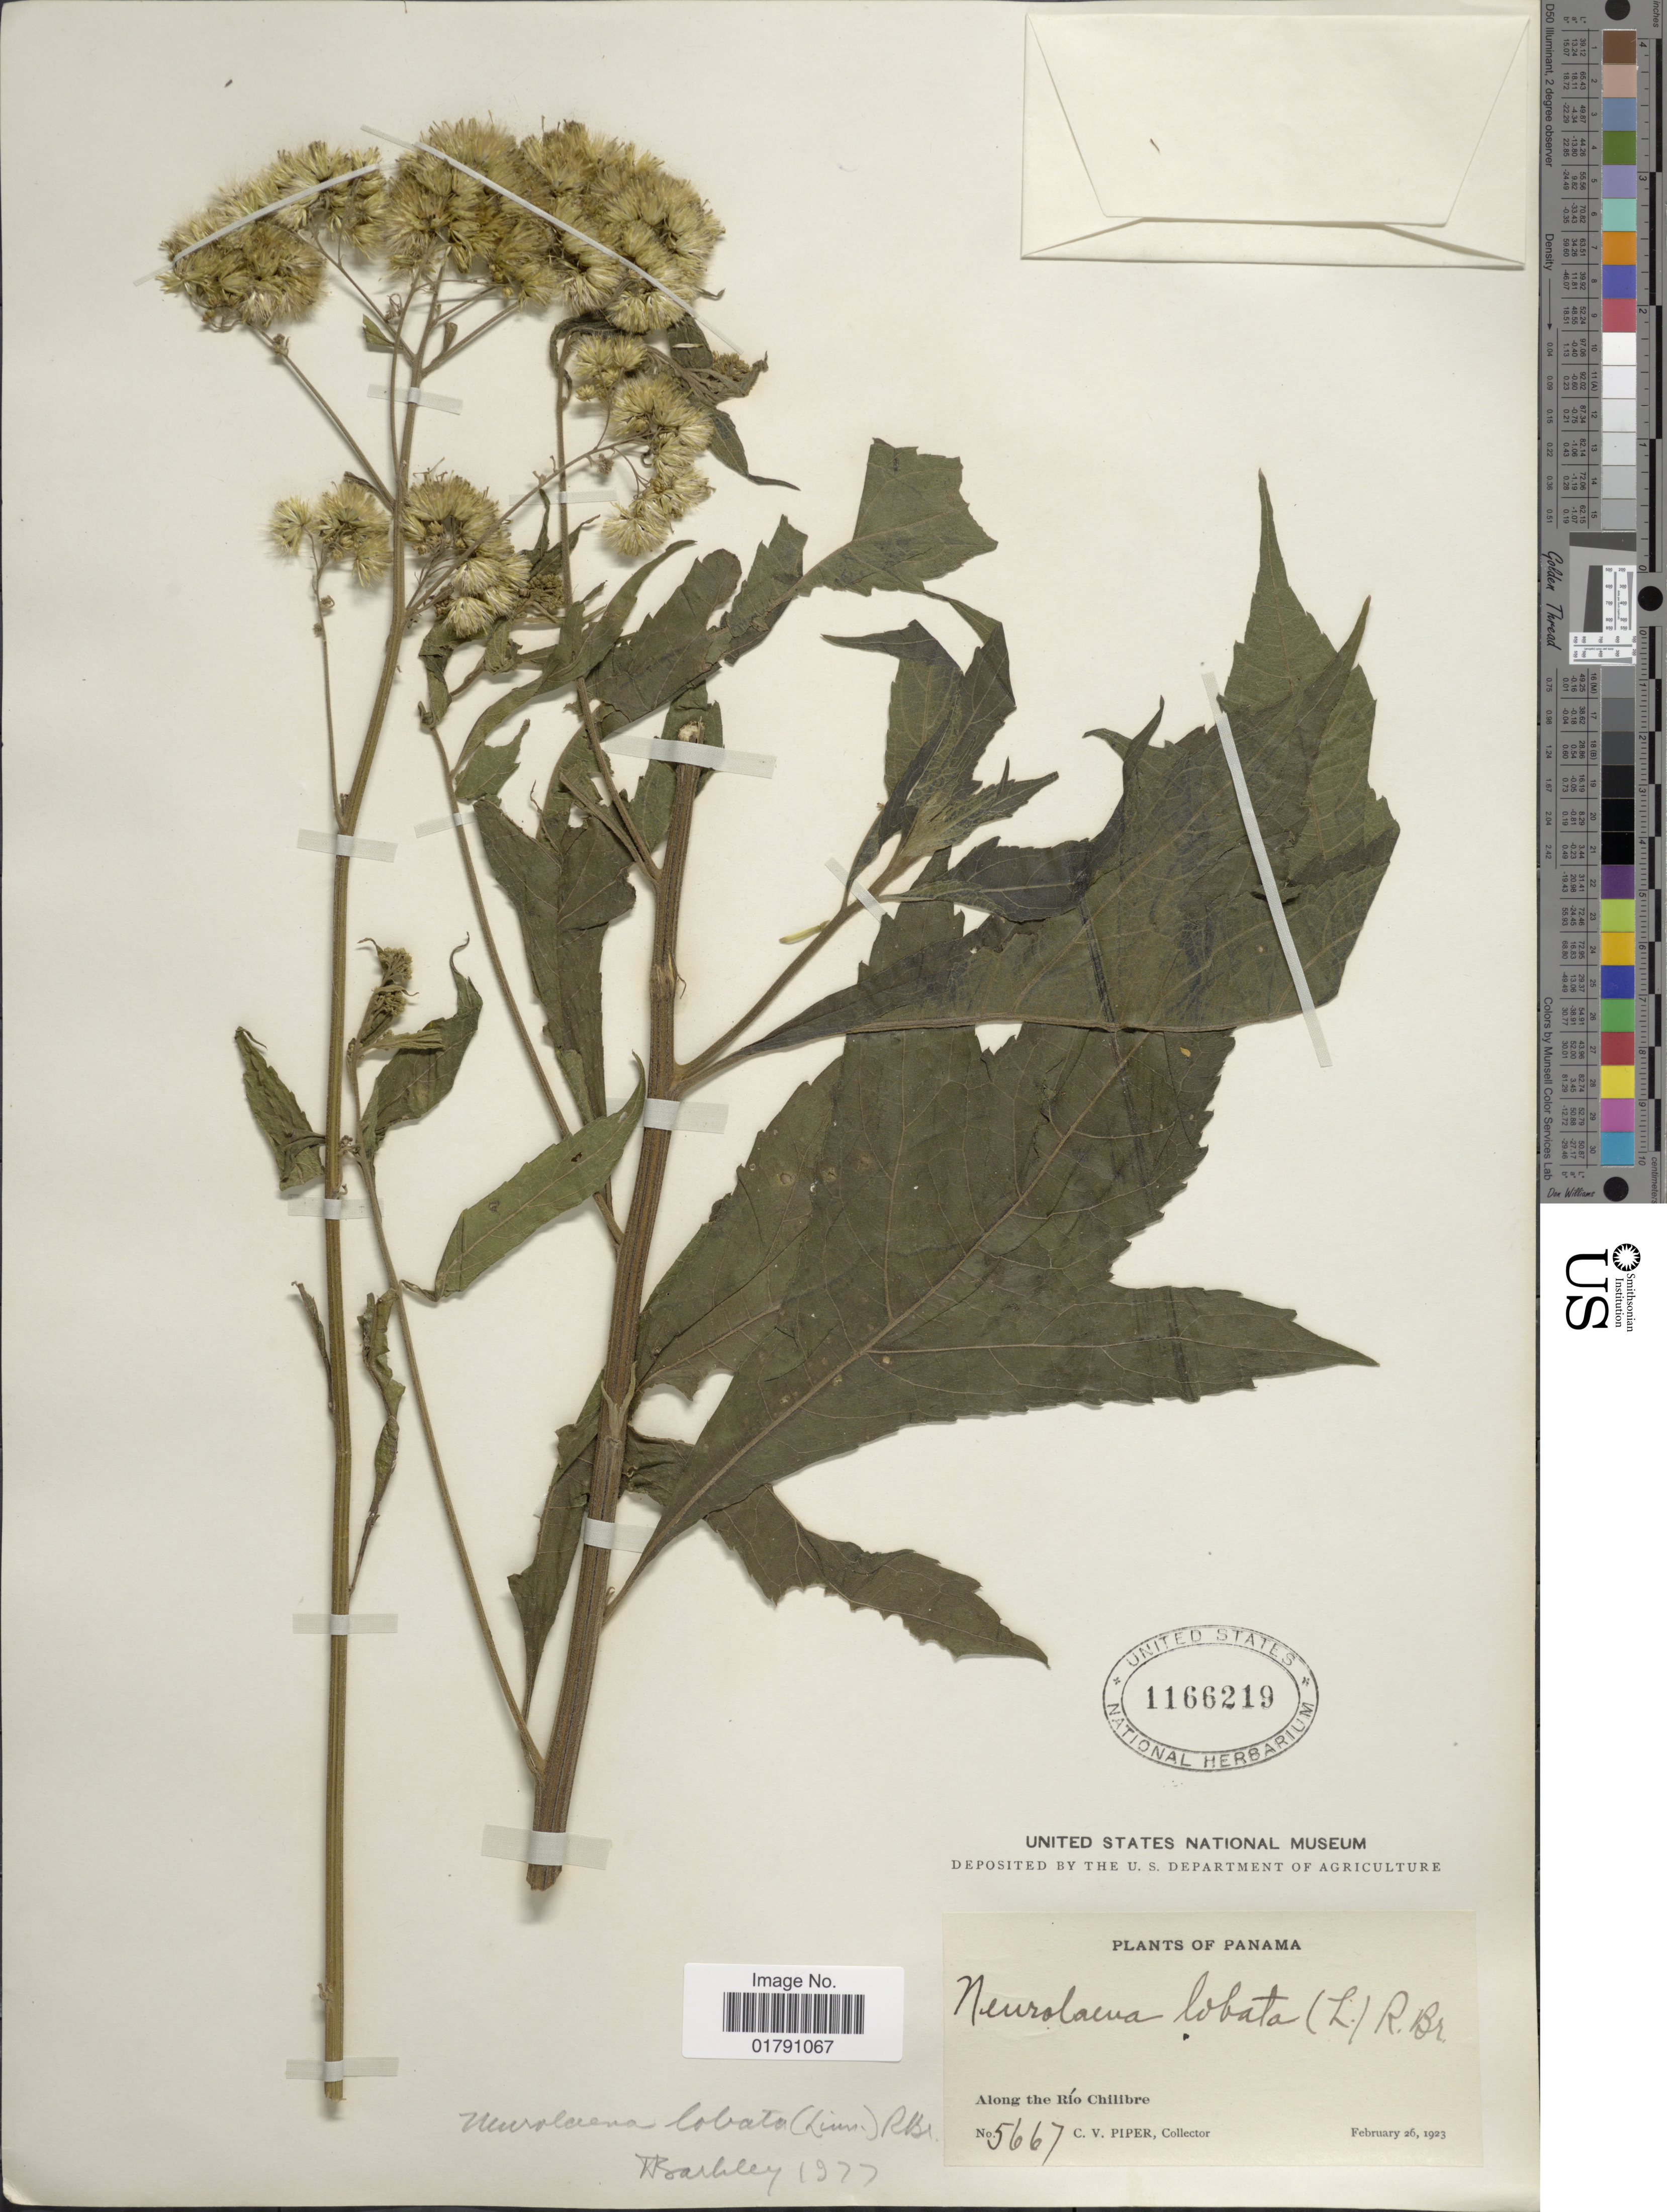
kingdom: Plantae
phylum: Tracheophyta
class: Magnoliopsida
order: Asterales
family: Asteraceae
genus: Neurolaena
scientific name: Neurolaena lobata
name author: (L.) R. Br. ex Cass.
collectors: C. V. Piper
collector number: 5667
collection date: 1923-02-26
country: Panama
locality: Along the Rio Chilibre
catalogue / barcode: US 1166219